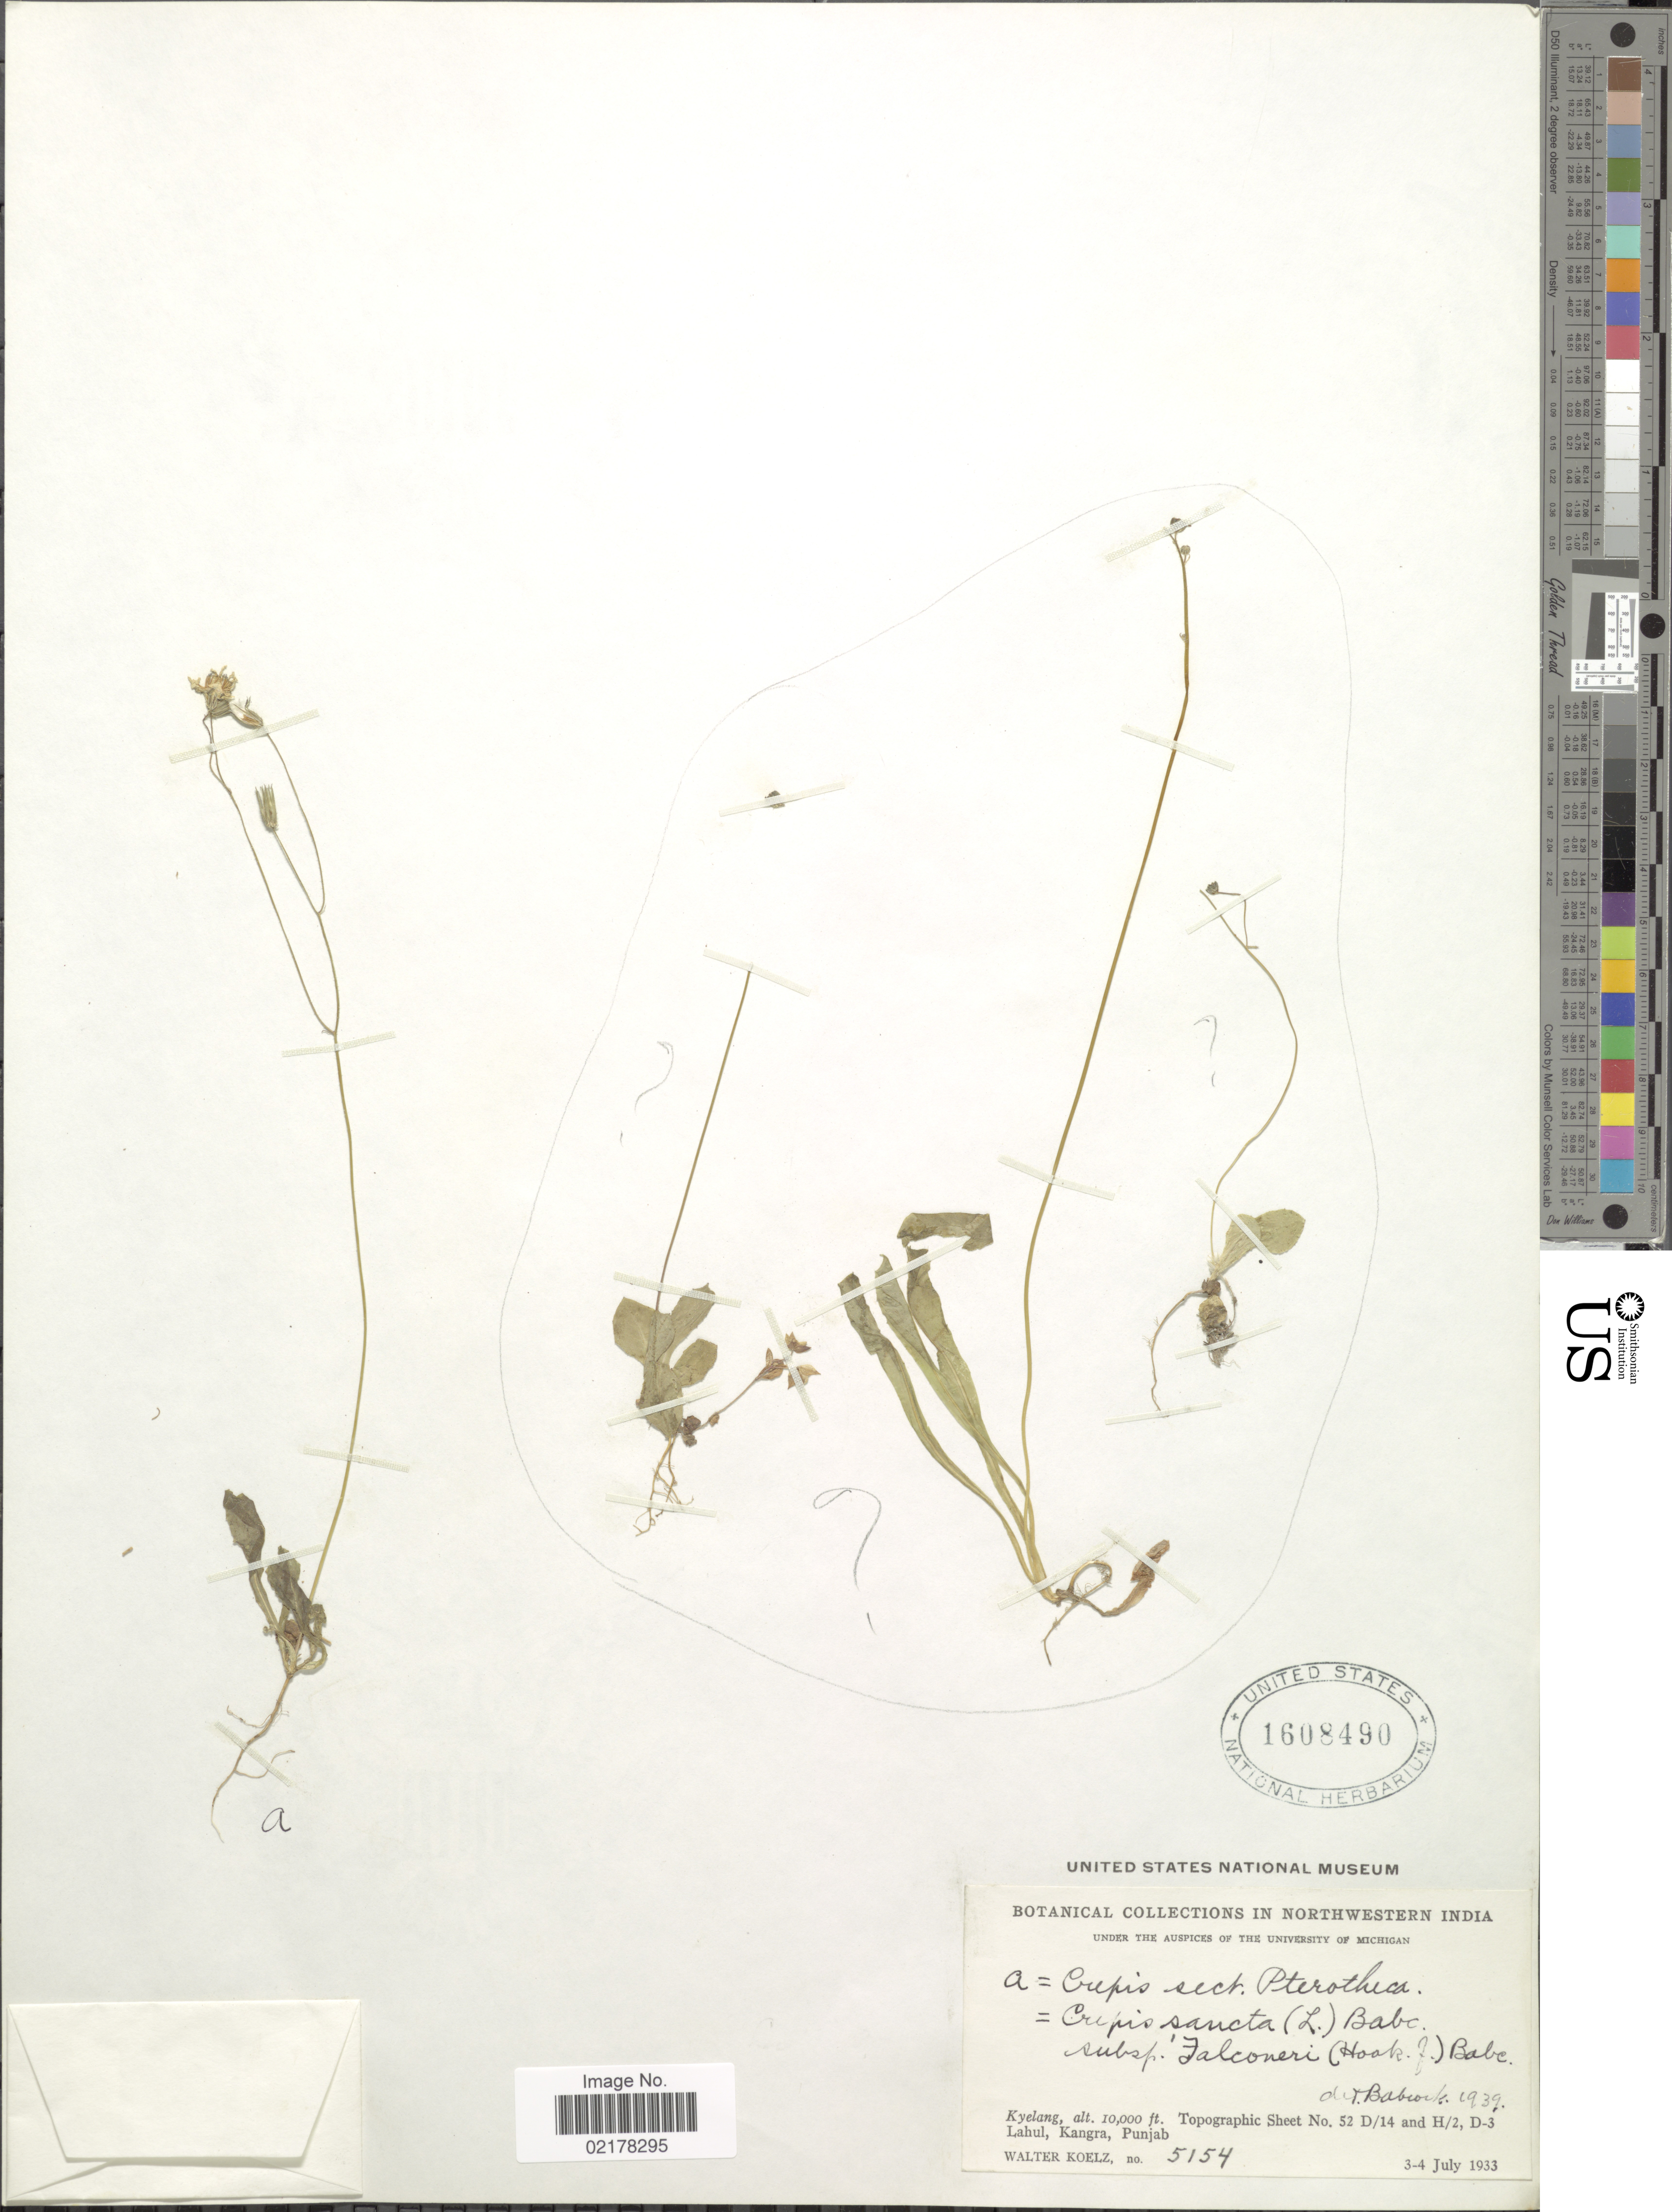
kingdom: Plantae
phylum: Tracheophyta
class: Magnoliopsida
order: Asterales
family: Asteraceae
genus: Crepis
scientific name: Crepis sancta subsp. falconeri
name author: (Hook. f.) Rech. f.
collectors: W. N. Koelz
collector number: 5154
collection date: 1933-07-03/1933-07-04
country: India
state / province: Himachal Pradesh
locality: Kyelang, Lahul, Kangra, Punjab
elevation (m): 3048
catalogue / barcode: US 1608490